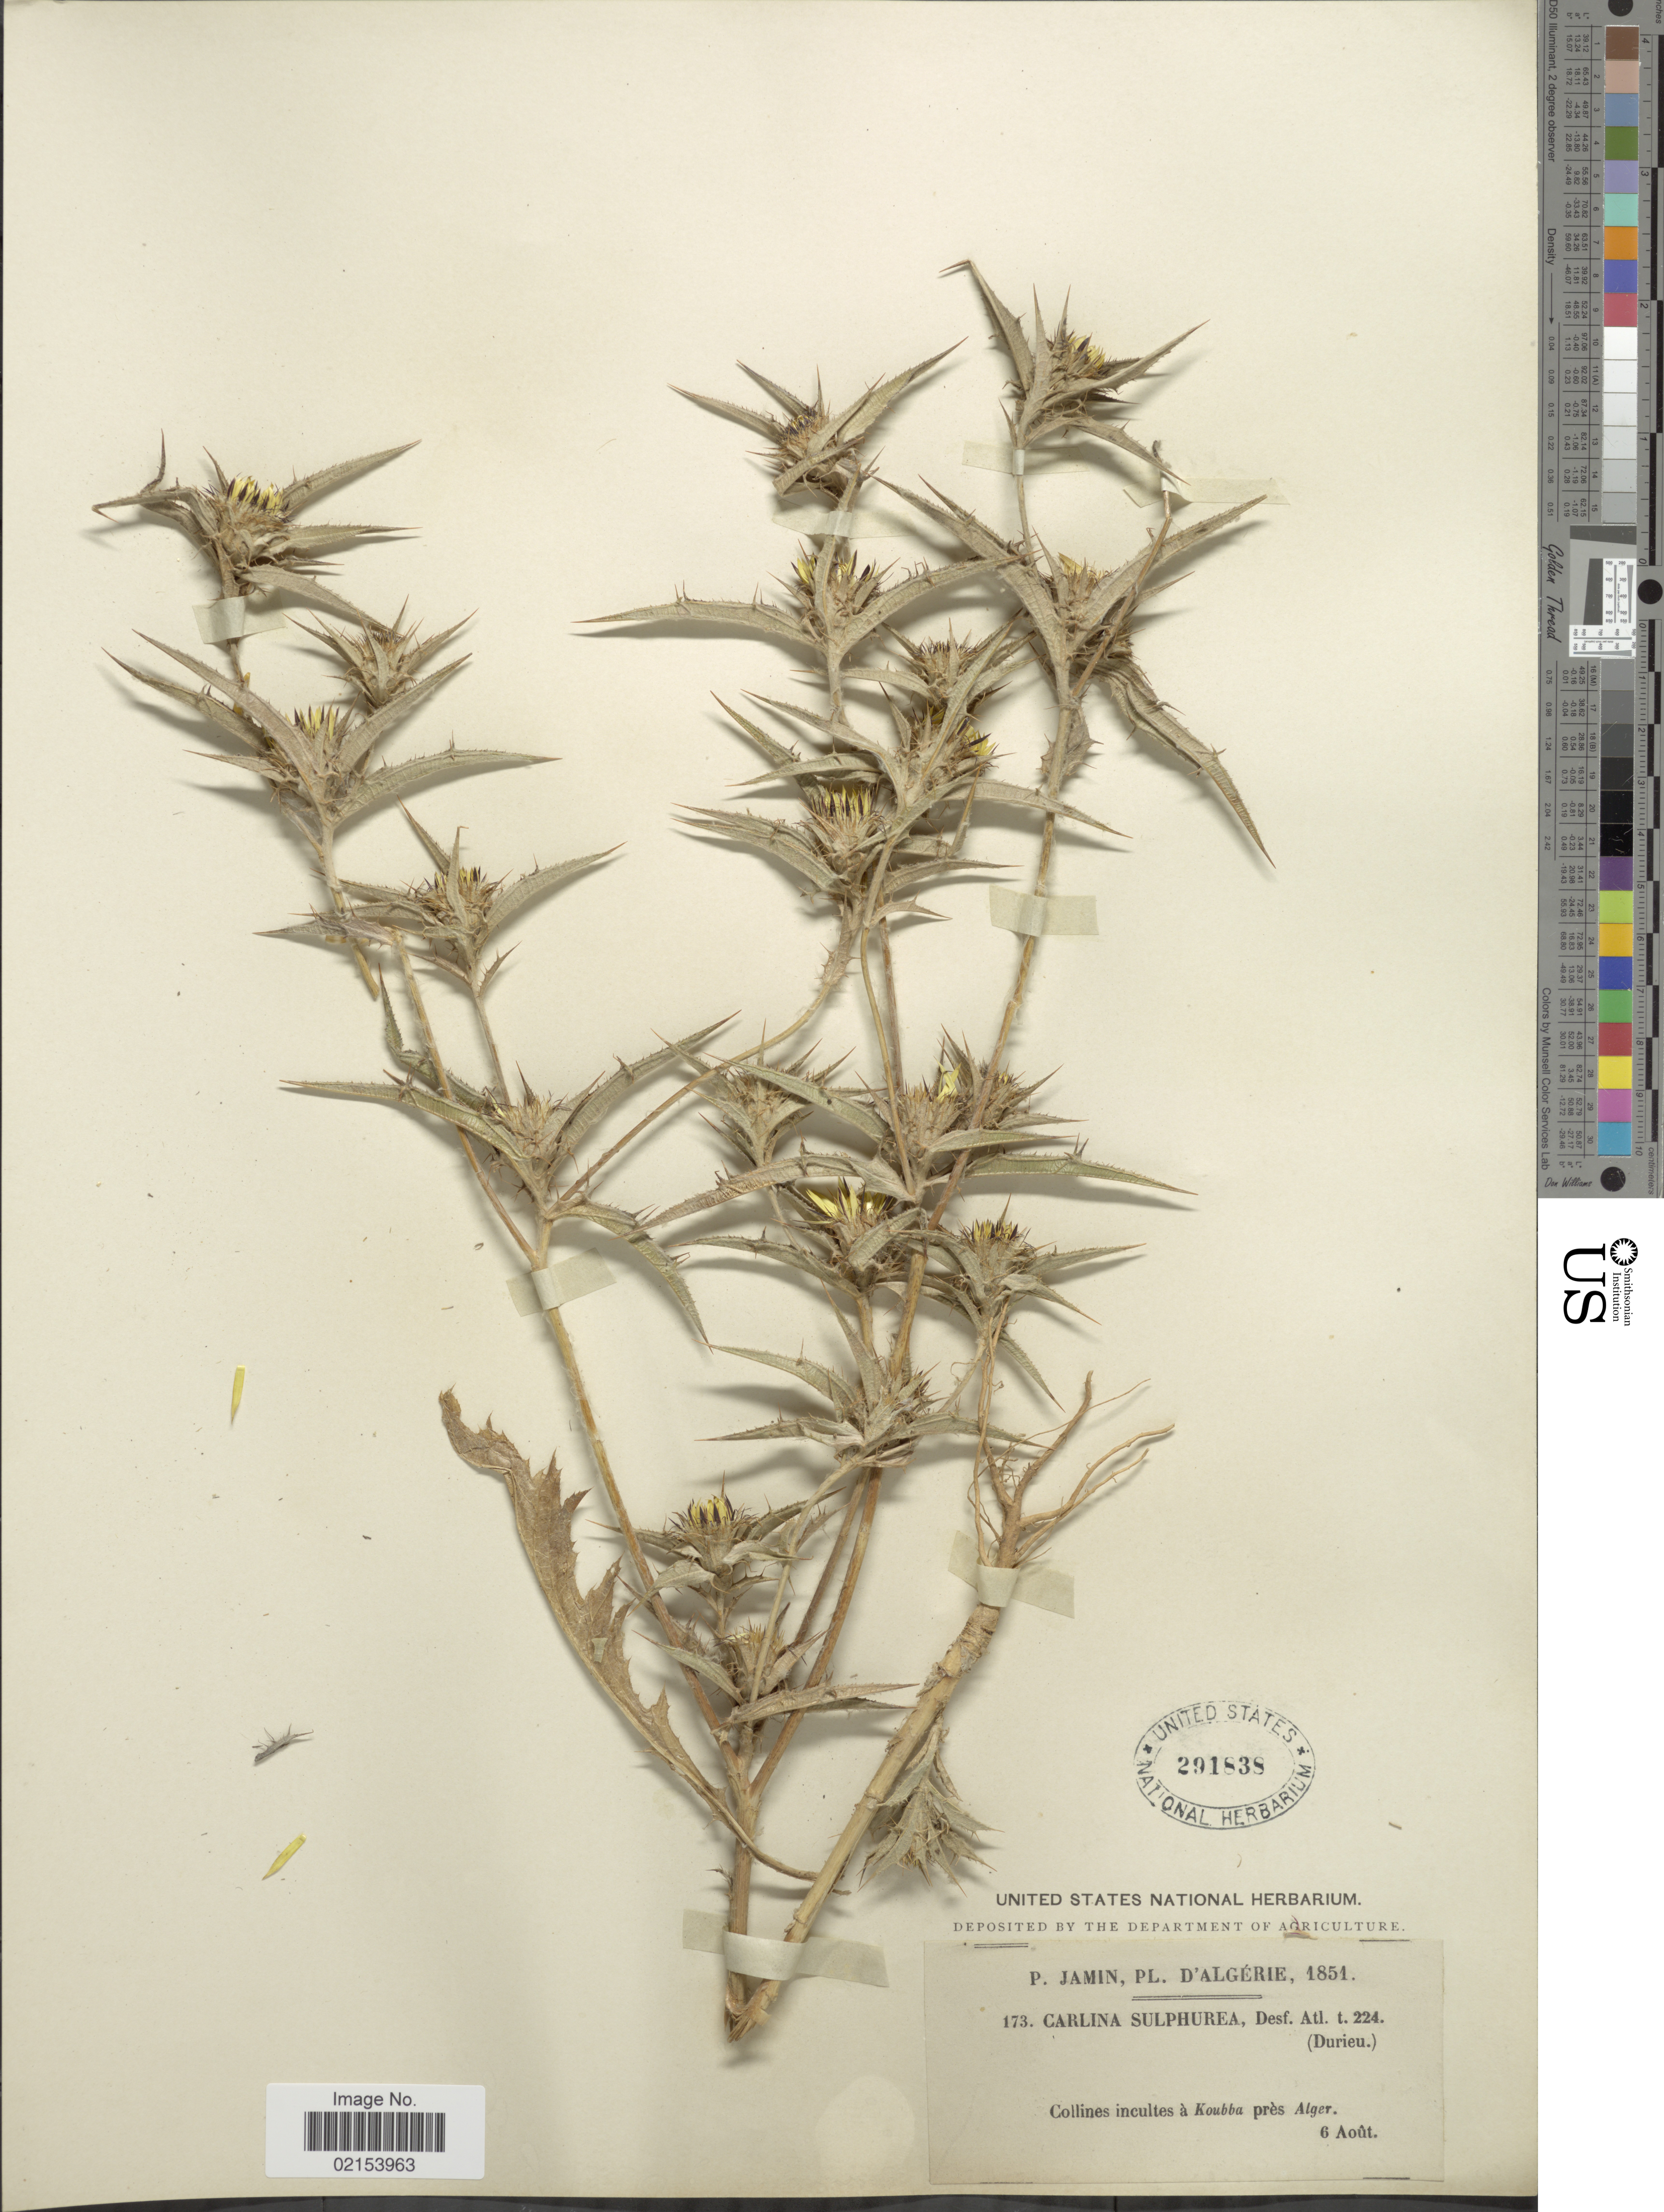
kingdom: Plantae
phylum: Tracheophyta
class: Magnoliopsida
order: Asterales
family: Asteraceae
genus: Carlina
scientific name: Carlina racemosa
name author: L.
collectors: P. Jamin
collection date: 1851-08-06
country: Algeria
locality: Incultes a Koubba pres Alger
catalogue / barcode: US 291838